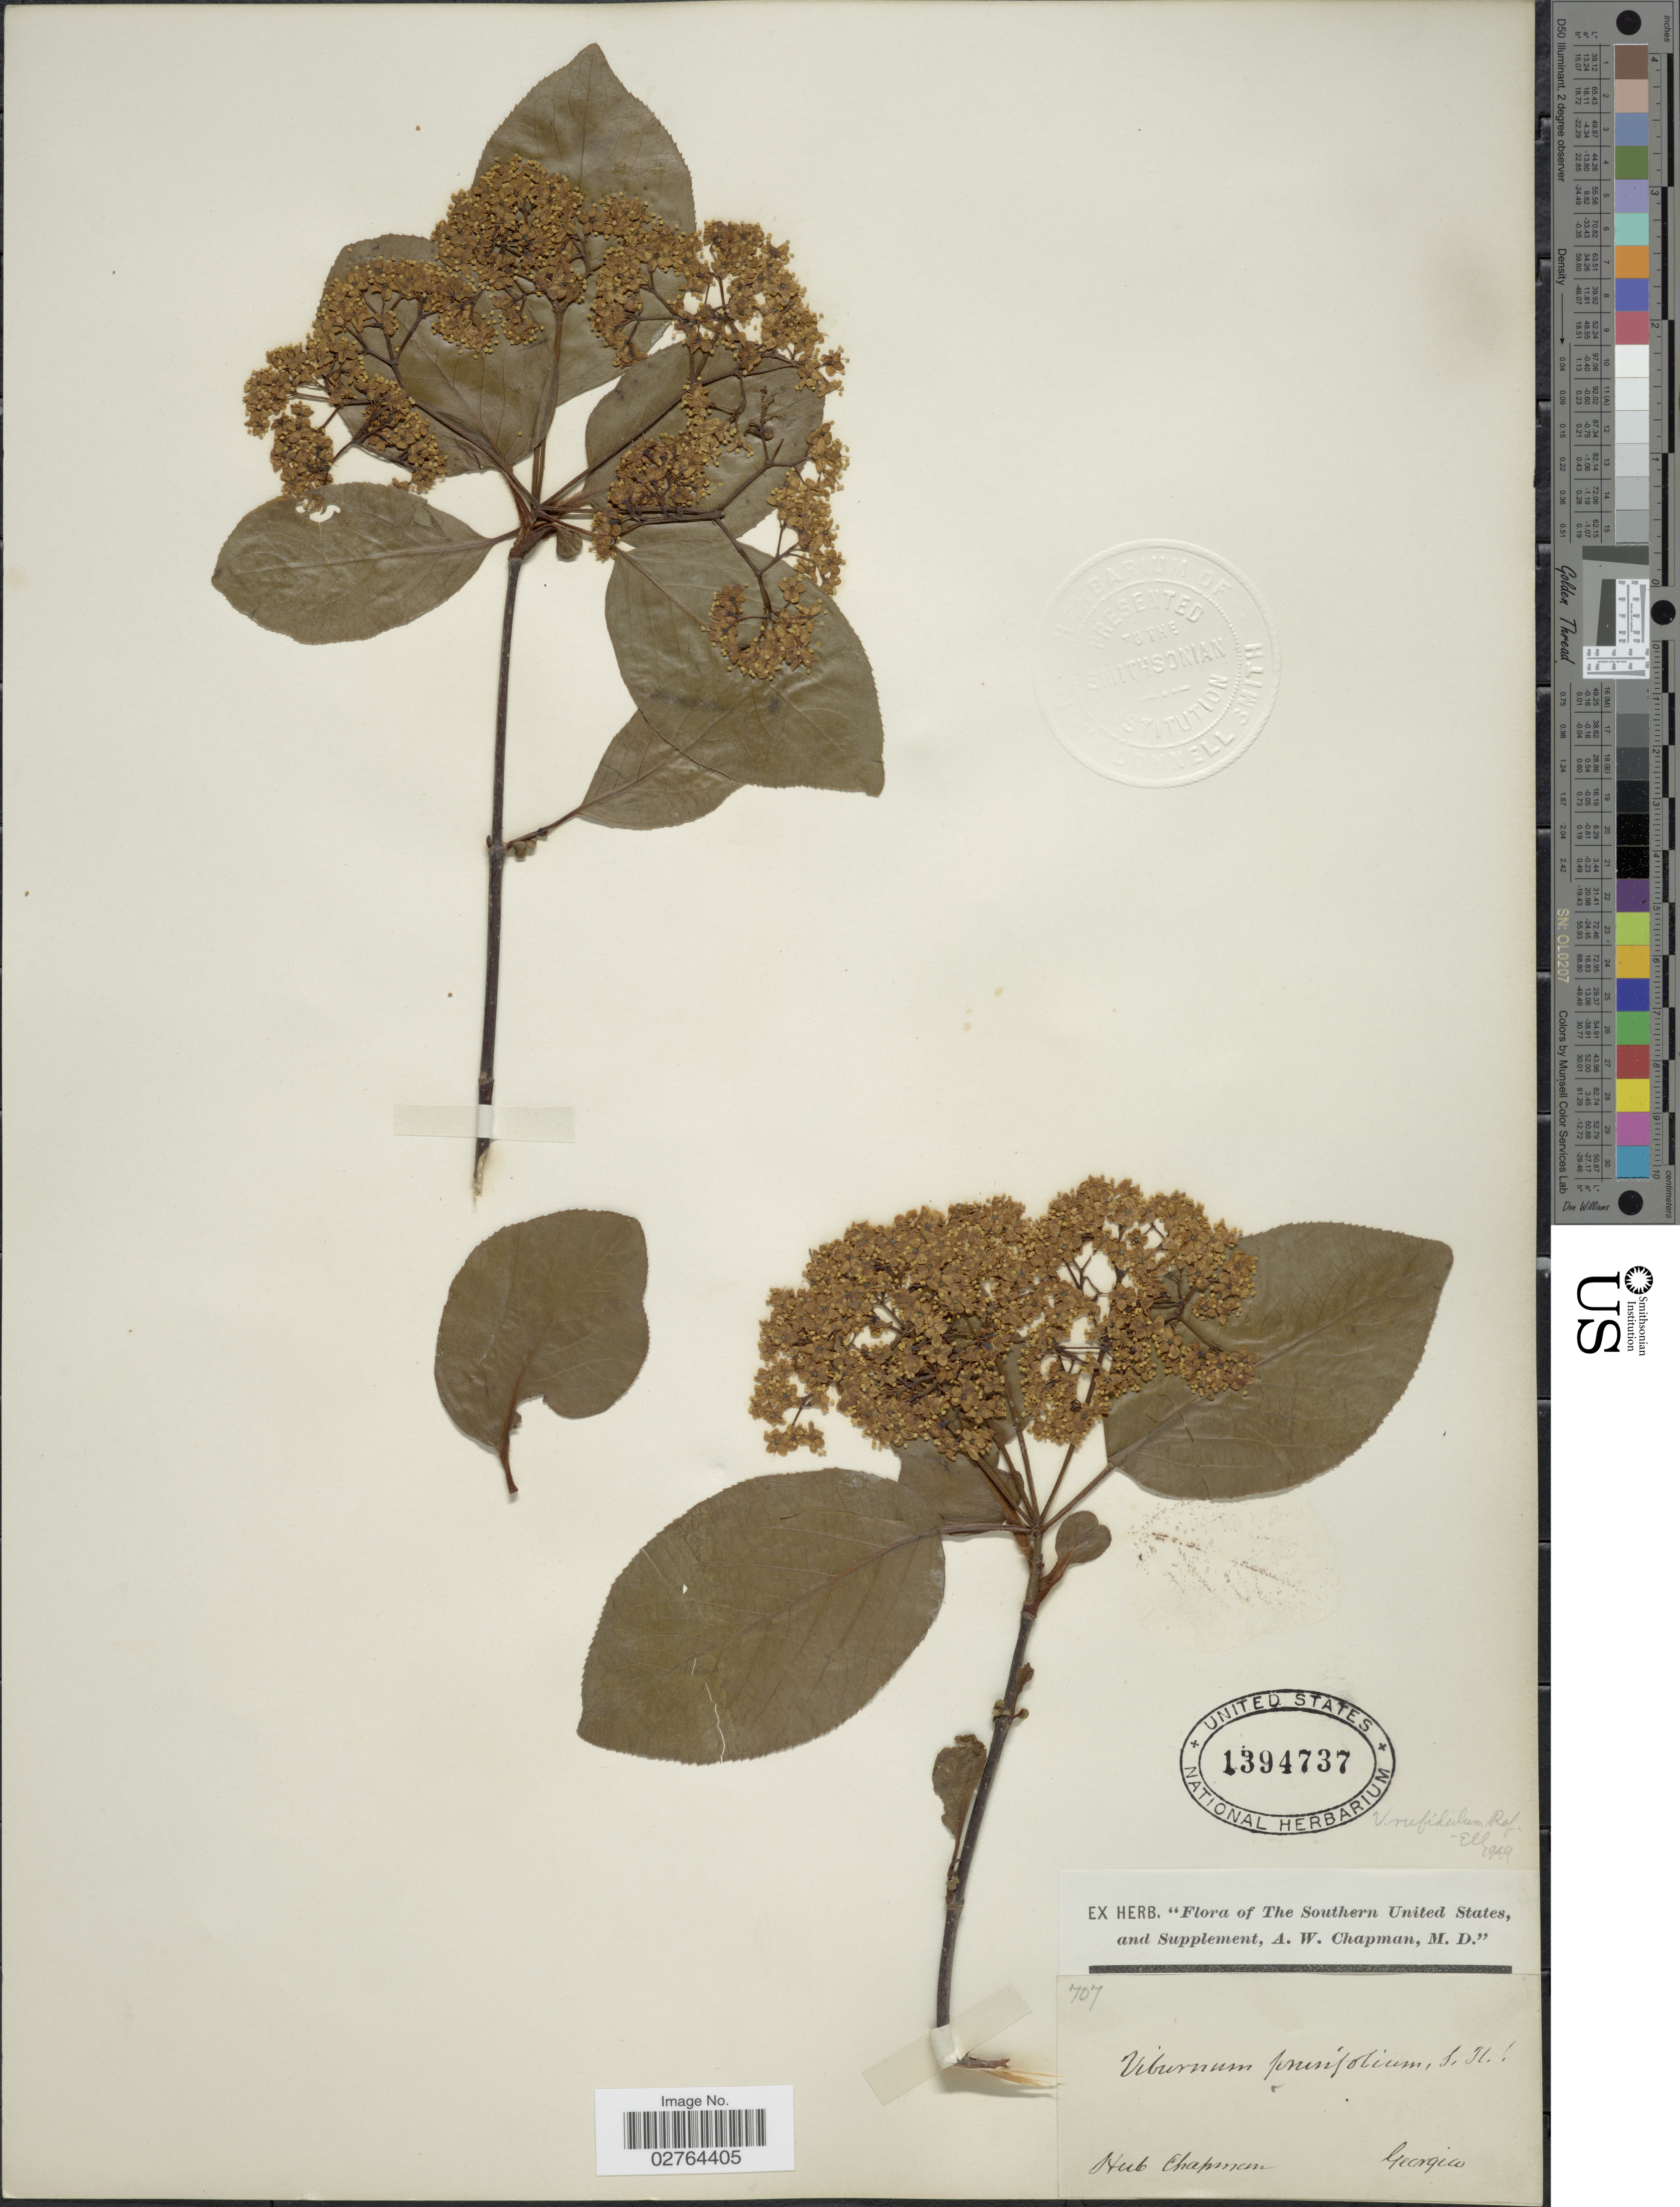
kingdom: Plantae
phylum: Tracheophyta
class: Magnoliopsida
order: Dipsacales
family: Viburnaceae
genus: Viburnum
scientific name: Viburnum rufidulum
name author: Raf.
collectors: ex herb. Chapman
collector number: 707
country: United States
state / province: Georgia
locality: Southern United States, and Supplement.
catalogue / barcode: US 1394737